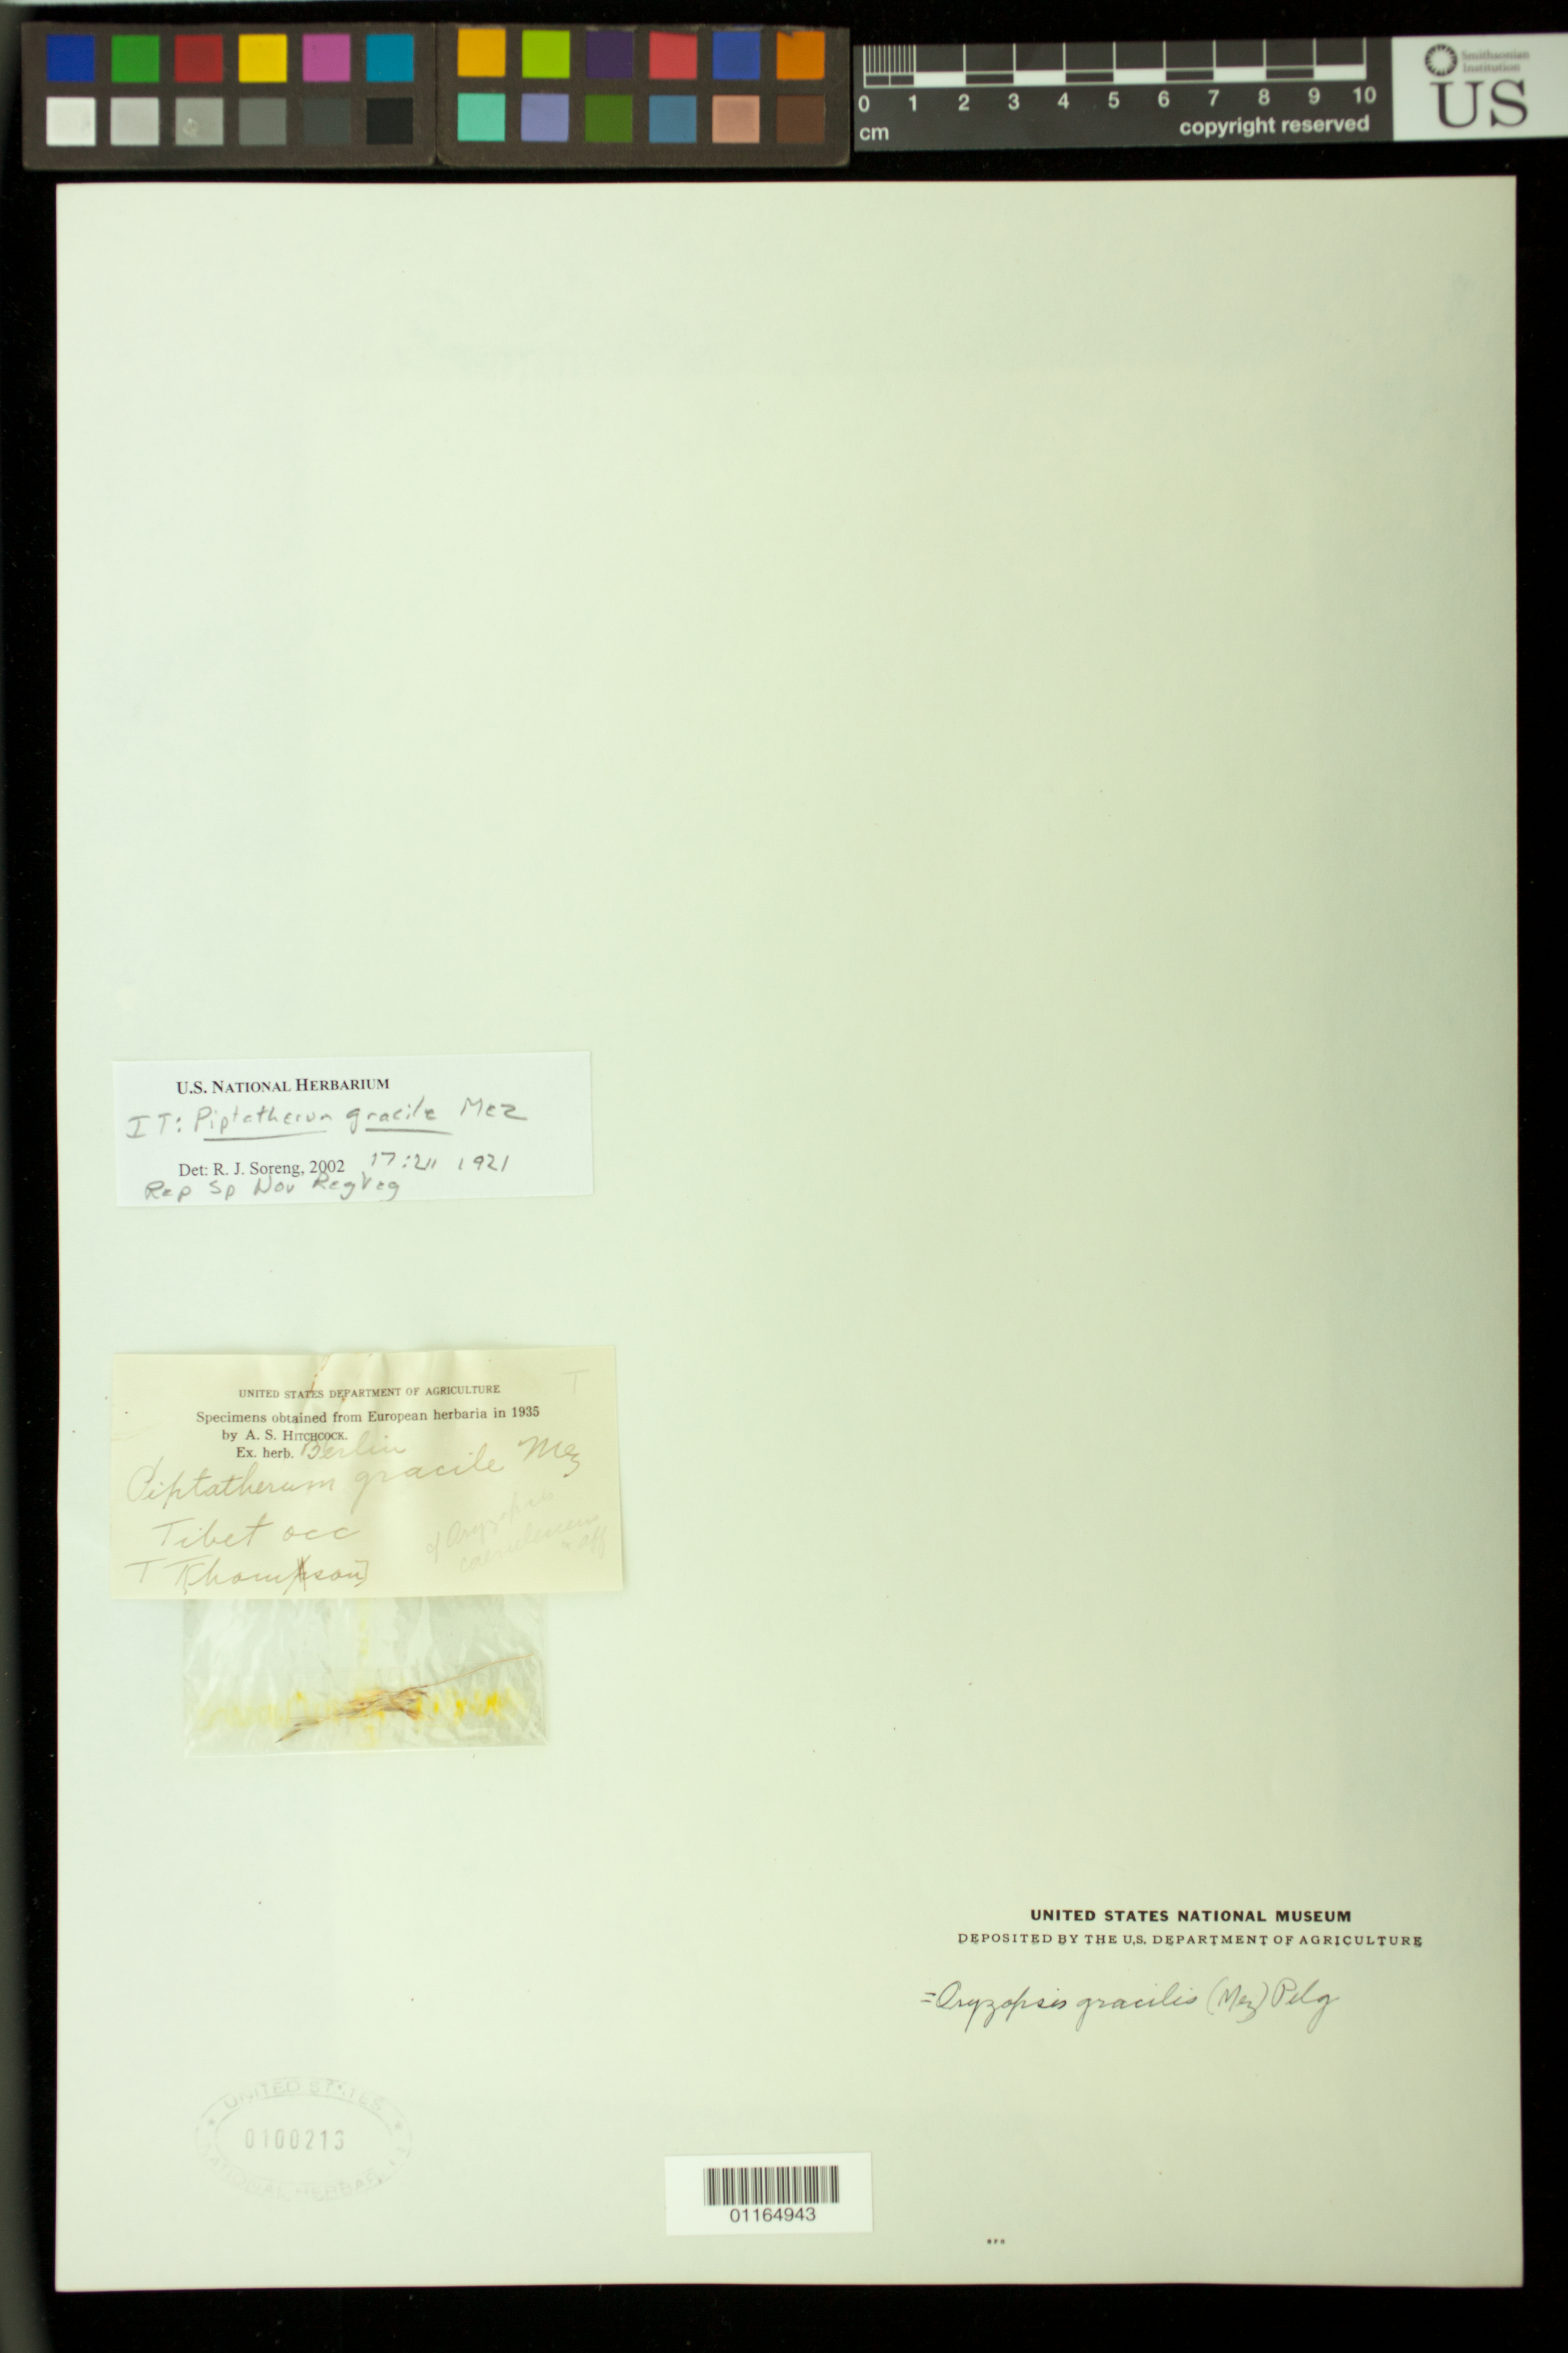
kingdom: Plantae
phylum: Tracheophyta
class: Liliopsida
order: Poales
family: Poaceae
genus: Piptatherum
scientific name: Piptatherum gracile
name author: Mez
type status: Type Collection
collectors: T. Thompson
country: China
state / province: Xizang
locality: Tibet Occ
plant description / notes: Fragmentary material of type specimen ex herb. Berlin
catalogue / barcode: US 100213